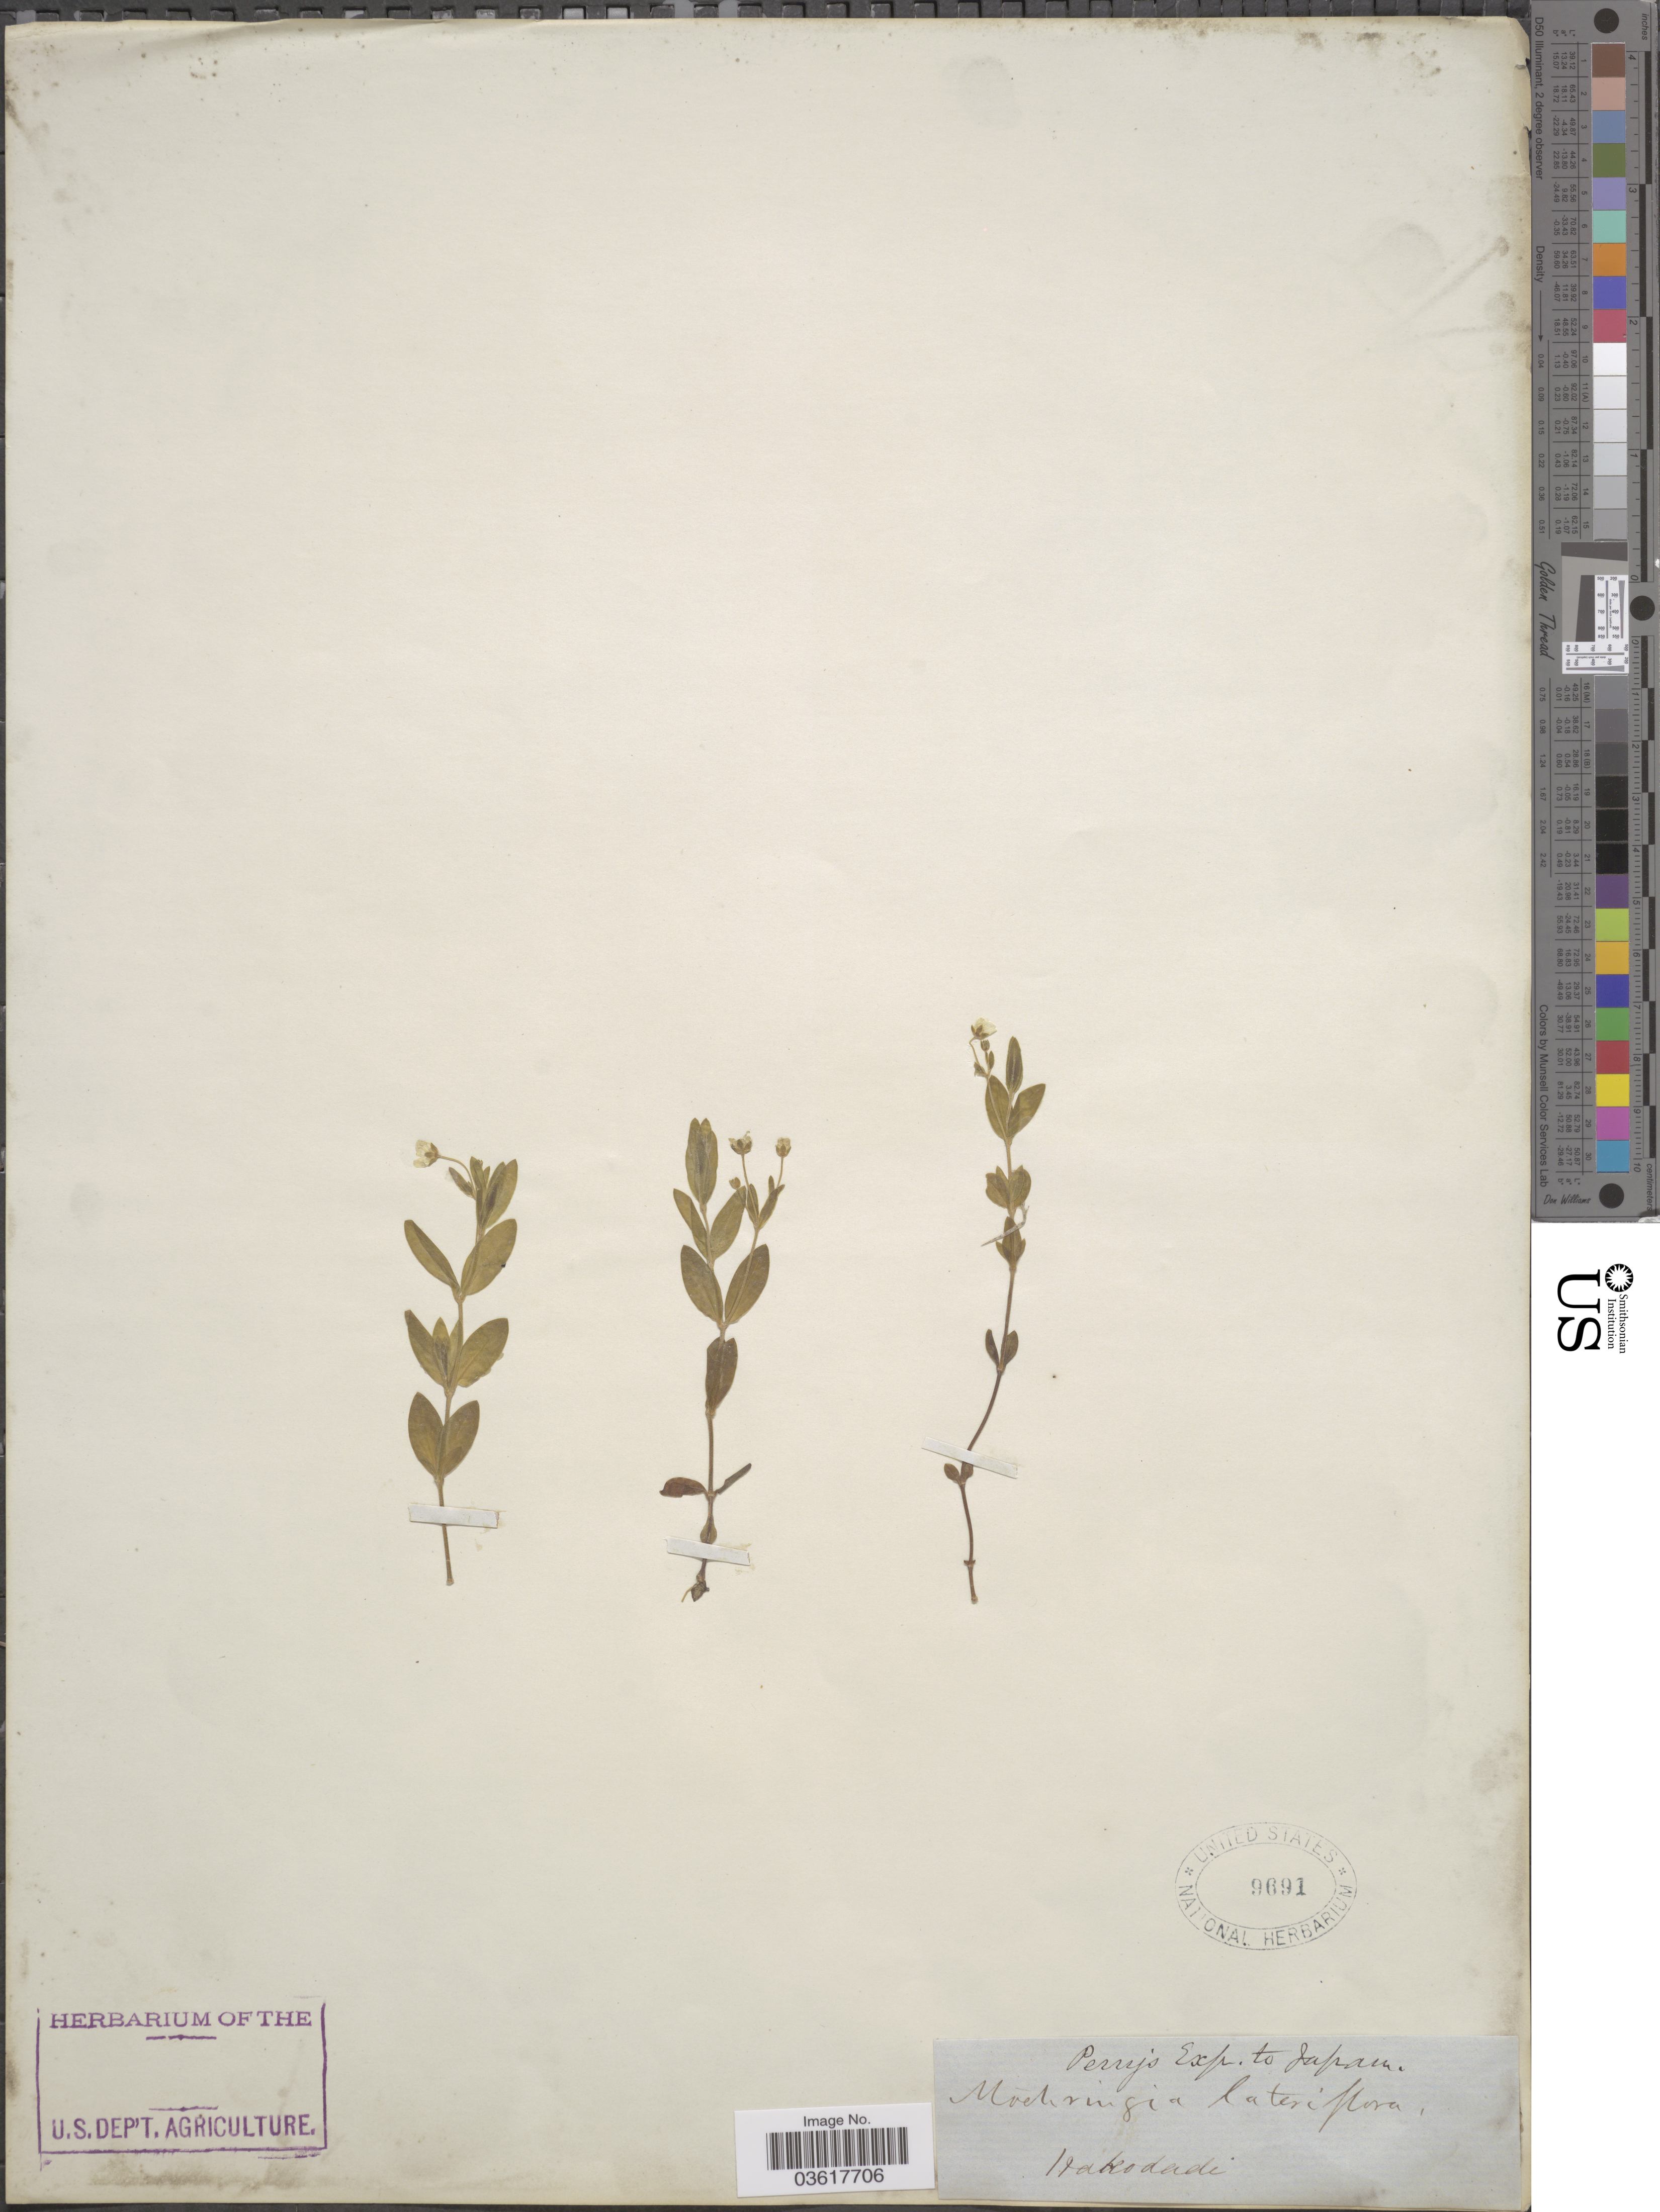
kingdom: Plantae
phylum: Tracheophyta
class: Magnoliopsida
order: Caryophyllales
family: Caryophyllaceae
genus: Moehringia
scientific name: Moehringia lateriflora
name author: (L.) Fenzl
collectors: Perry Exped.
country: Japan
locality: Hakodadi.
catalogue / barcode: US 9691